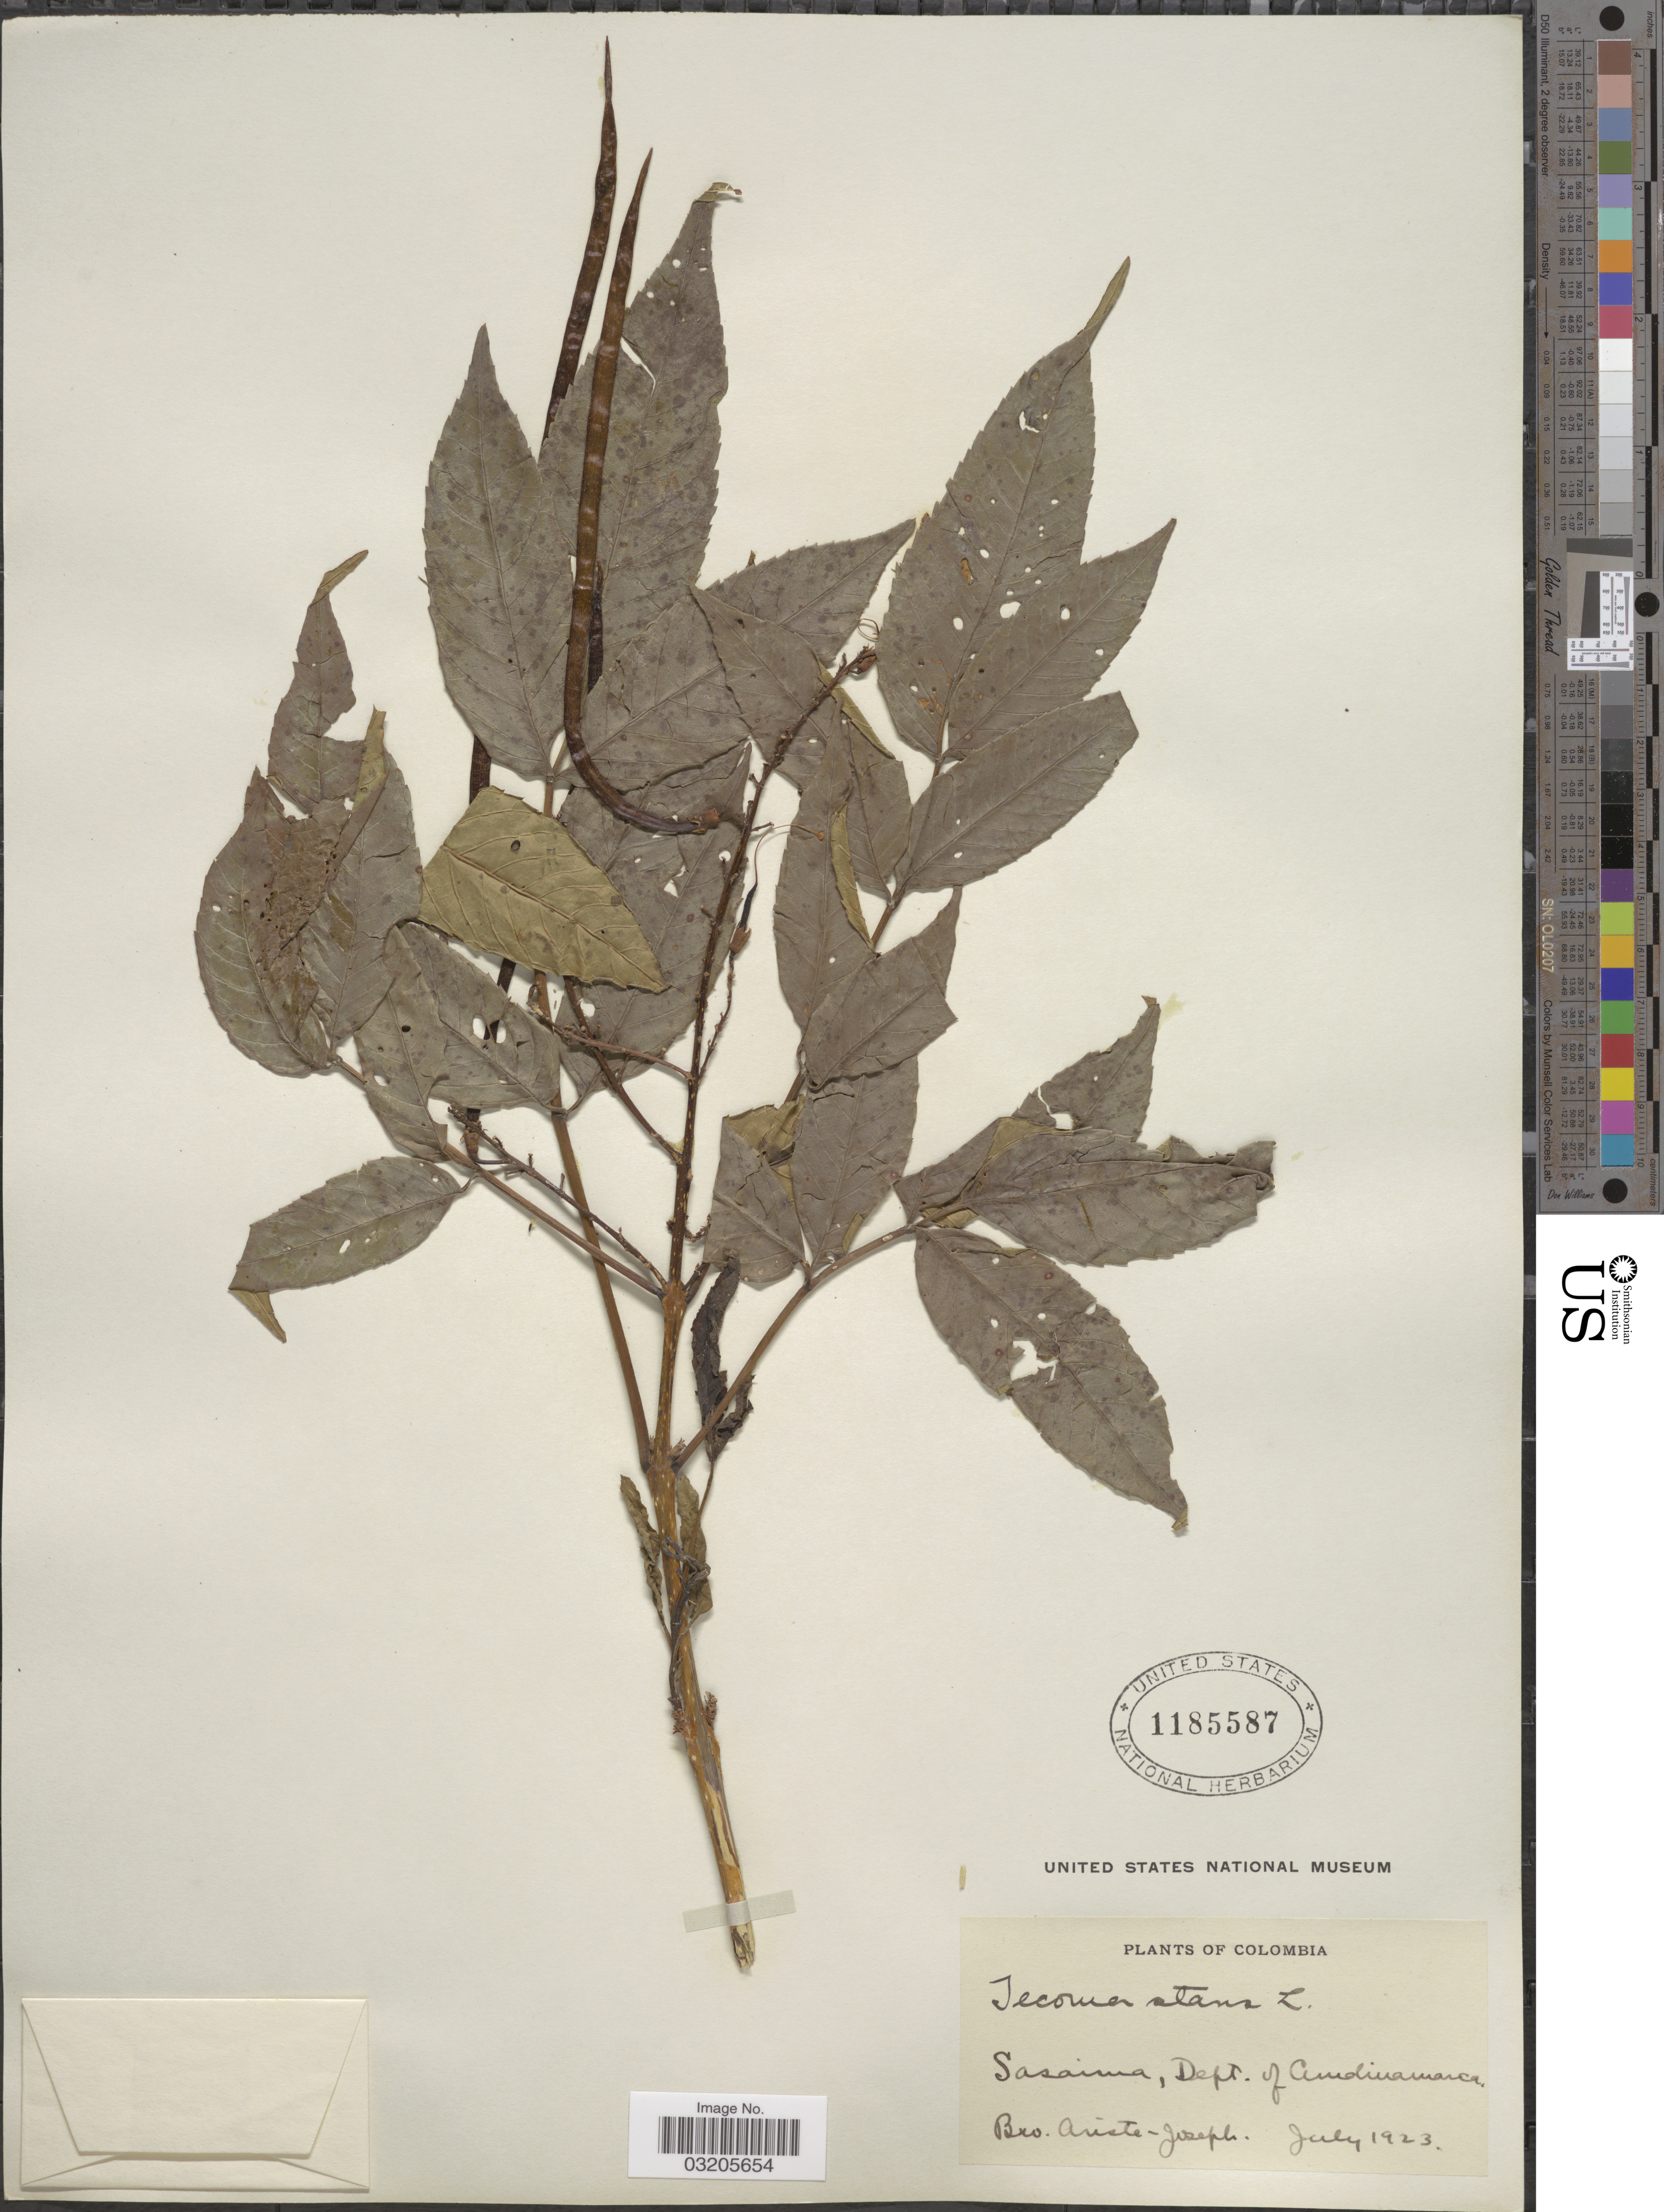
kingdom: Plantae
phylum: Tracheophyta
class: Magnoliopsida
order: Lamiales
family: Bignoniaceae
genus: Tecoma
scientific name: Tecoma stans var. stans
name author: (L.) Juss. ex Kunth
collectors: Bro. Ariste-Joseph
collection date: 1923-07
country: Colombia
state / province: Cundinamarca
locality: Sasaima, Dept. of Cundinamarca.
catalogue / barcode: US 1185587